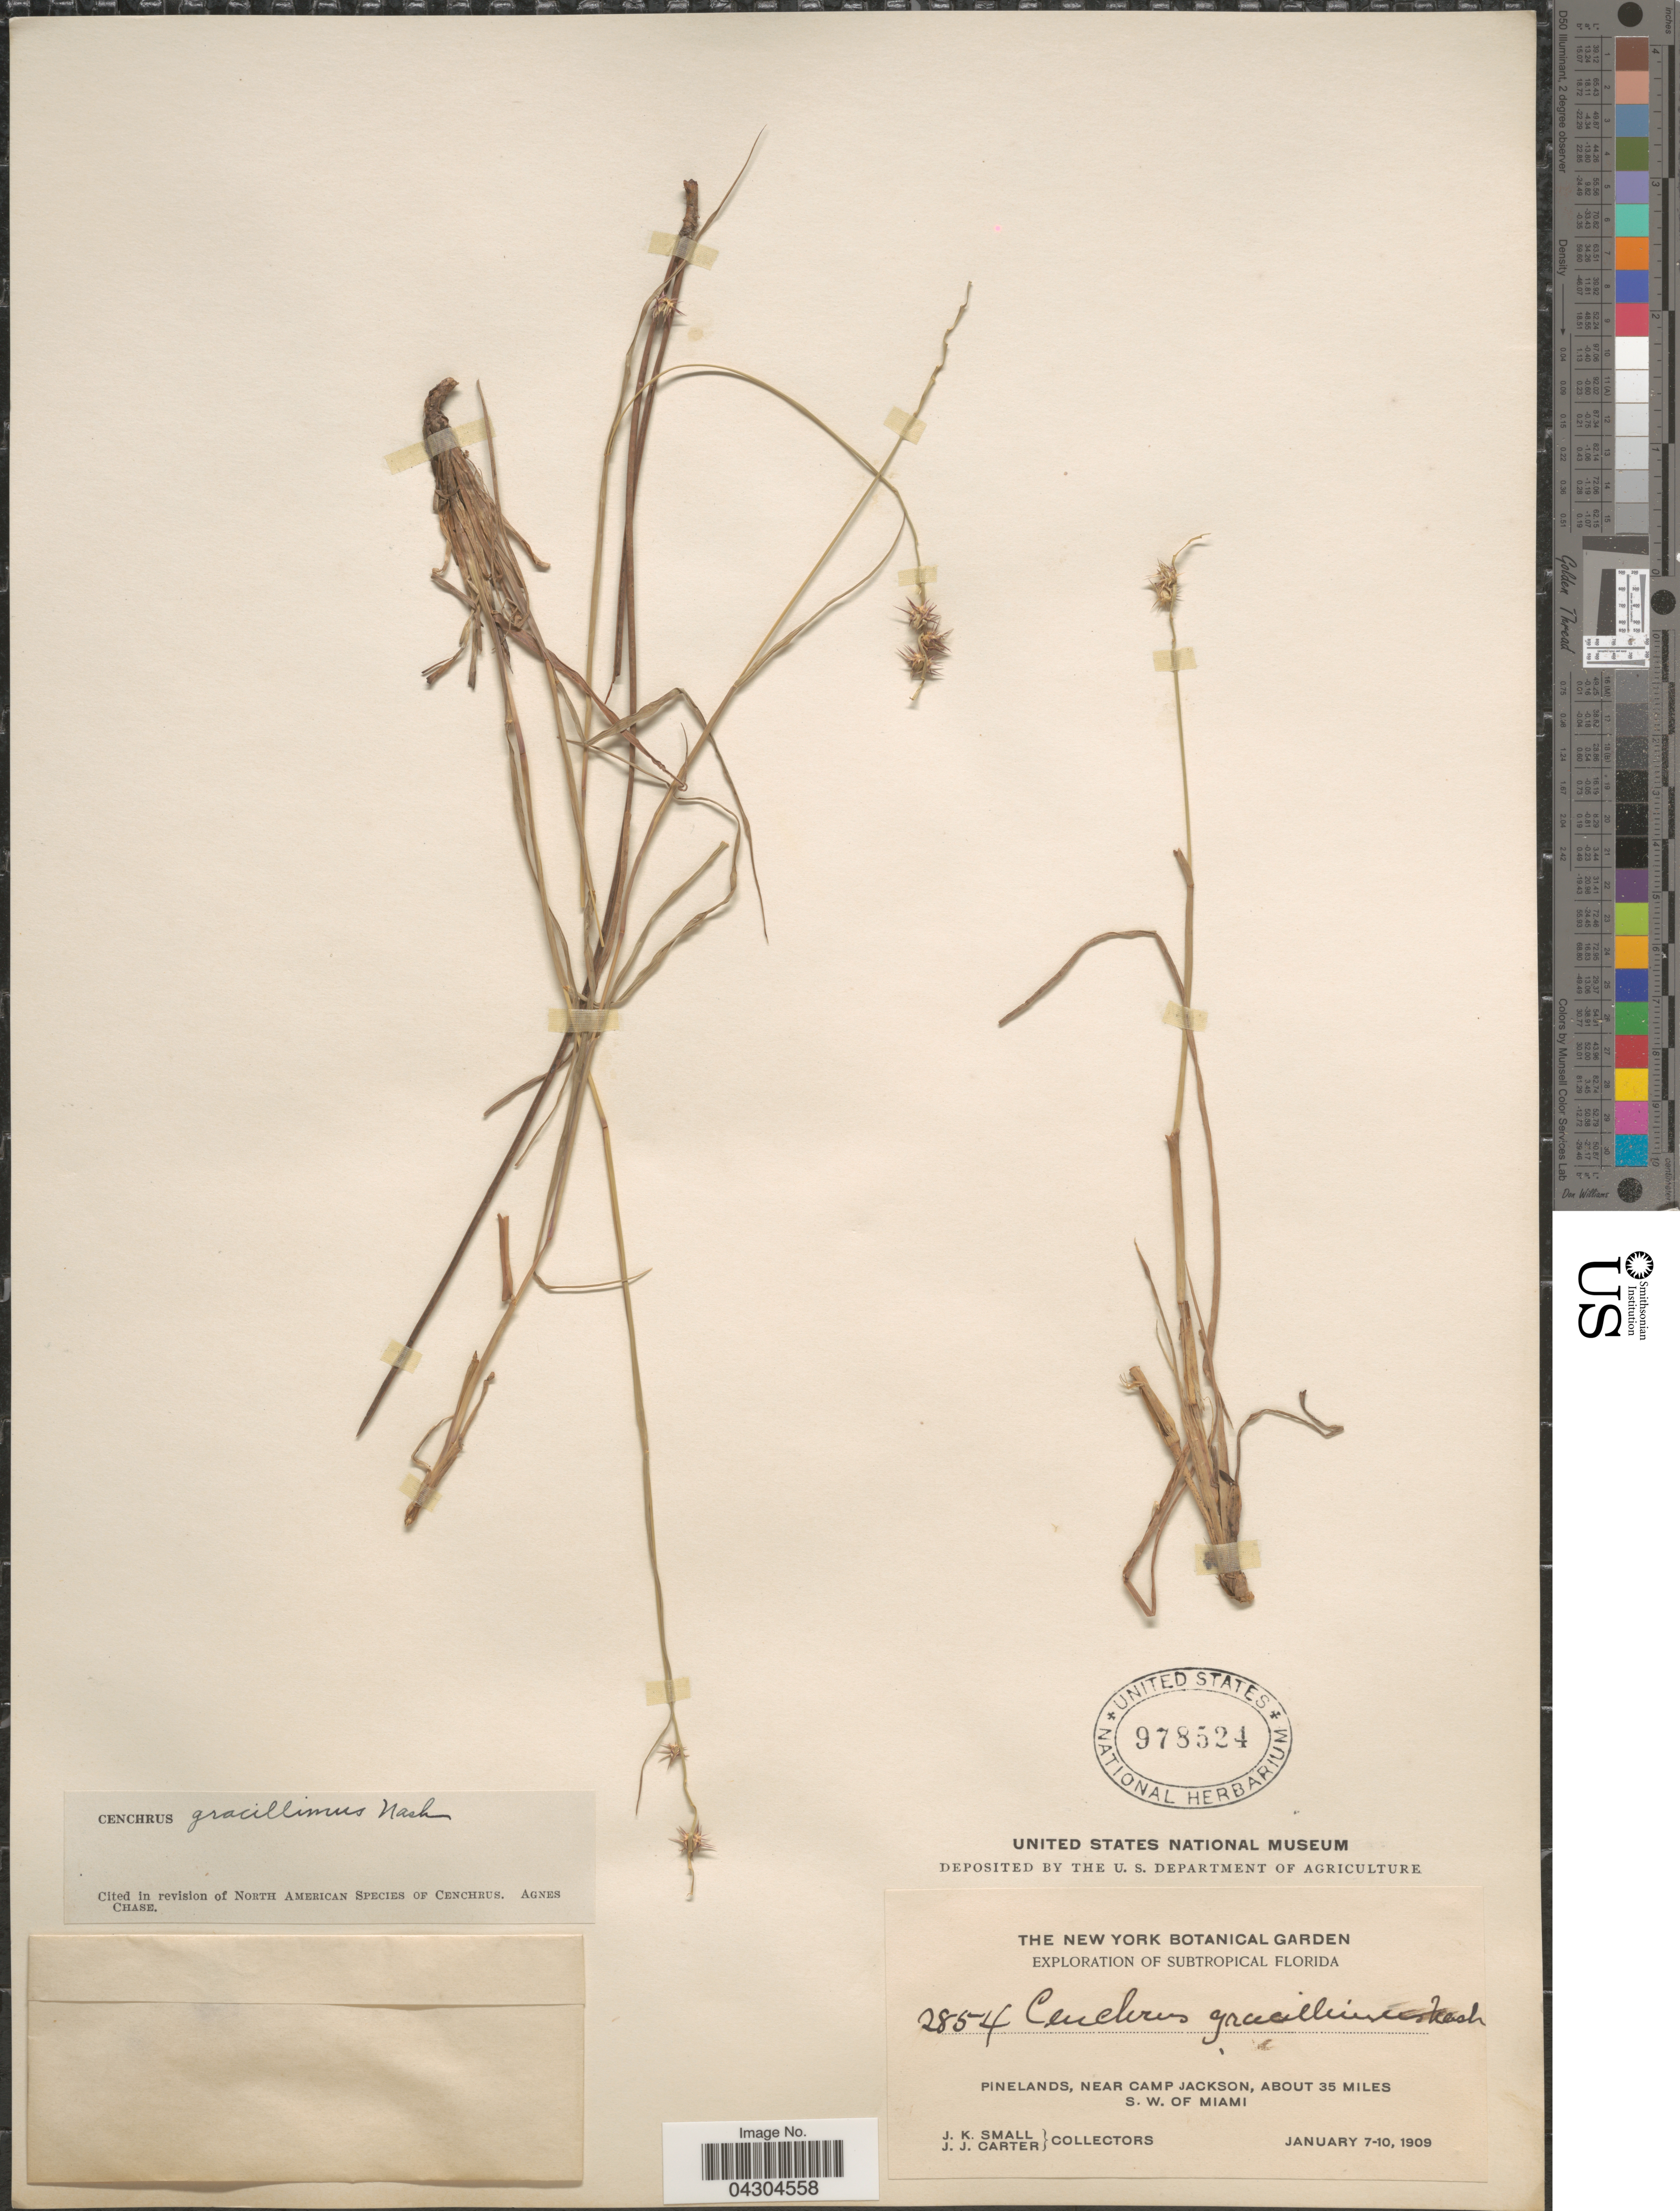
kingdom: Plantae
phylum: Tracheophyta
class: Liliopsida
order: Poales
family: Poaceae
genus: Cenchrus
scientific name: Cenchrus gracillimus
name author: Nash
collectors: J. K. Small & J. Carter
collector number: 2854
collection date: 1909-01-07/1909-01-10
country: United States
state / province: Florida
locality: Exploration Of Subtropical Florida. Pinelands, Near Camp Jackson, About 35 Miles S. W. Of Miami.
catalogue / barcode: US 978524